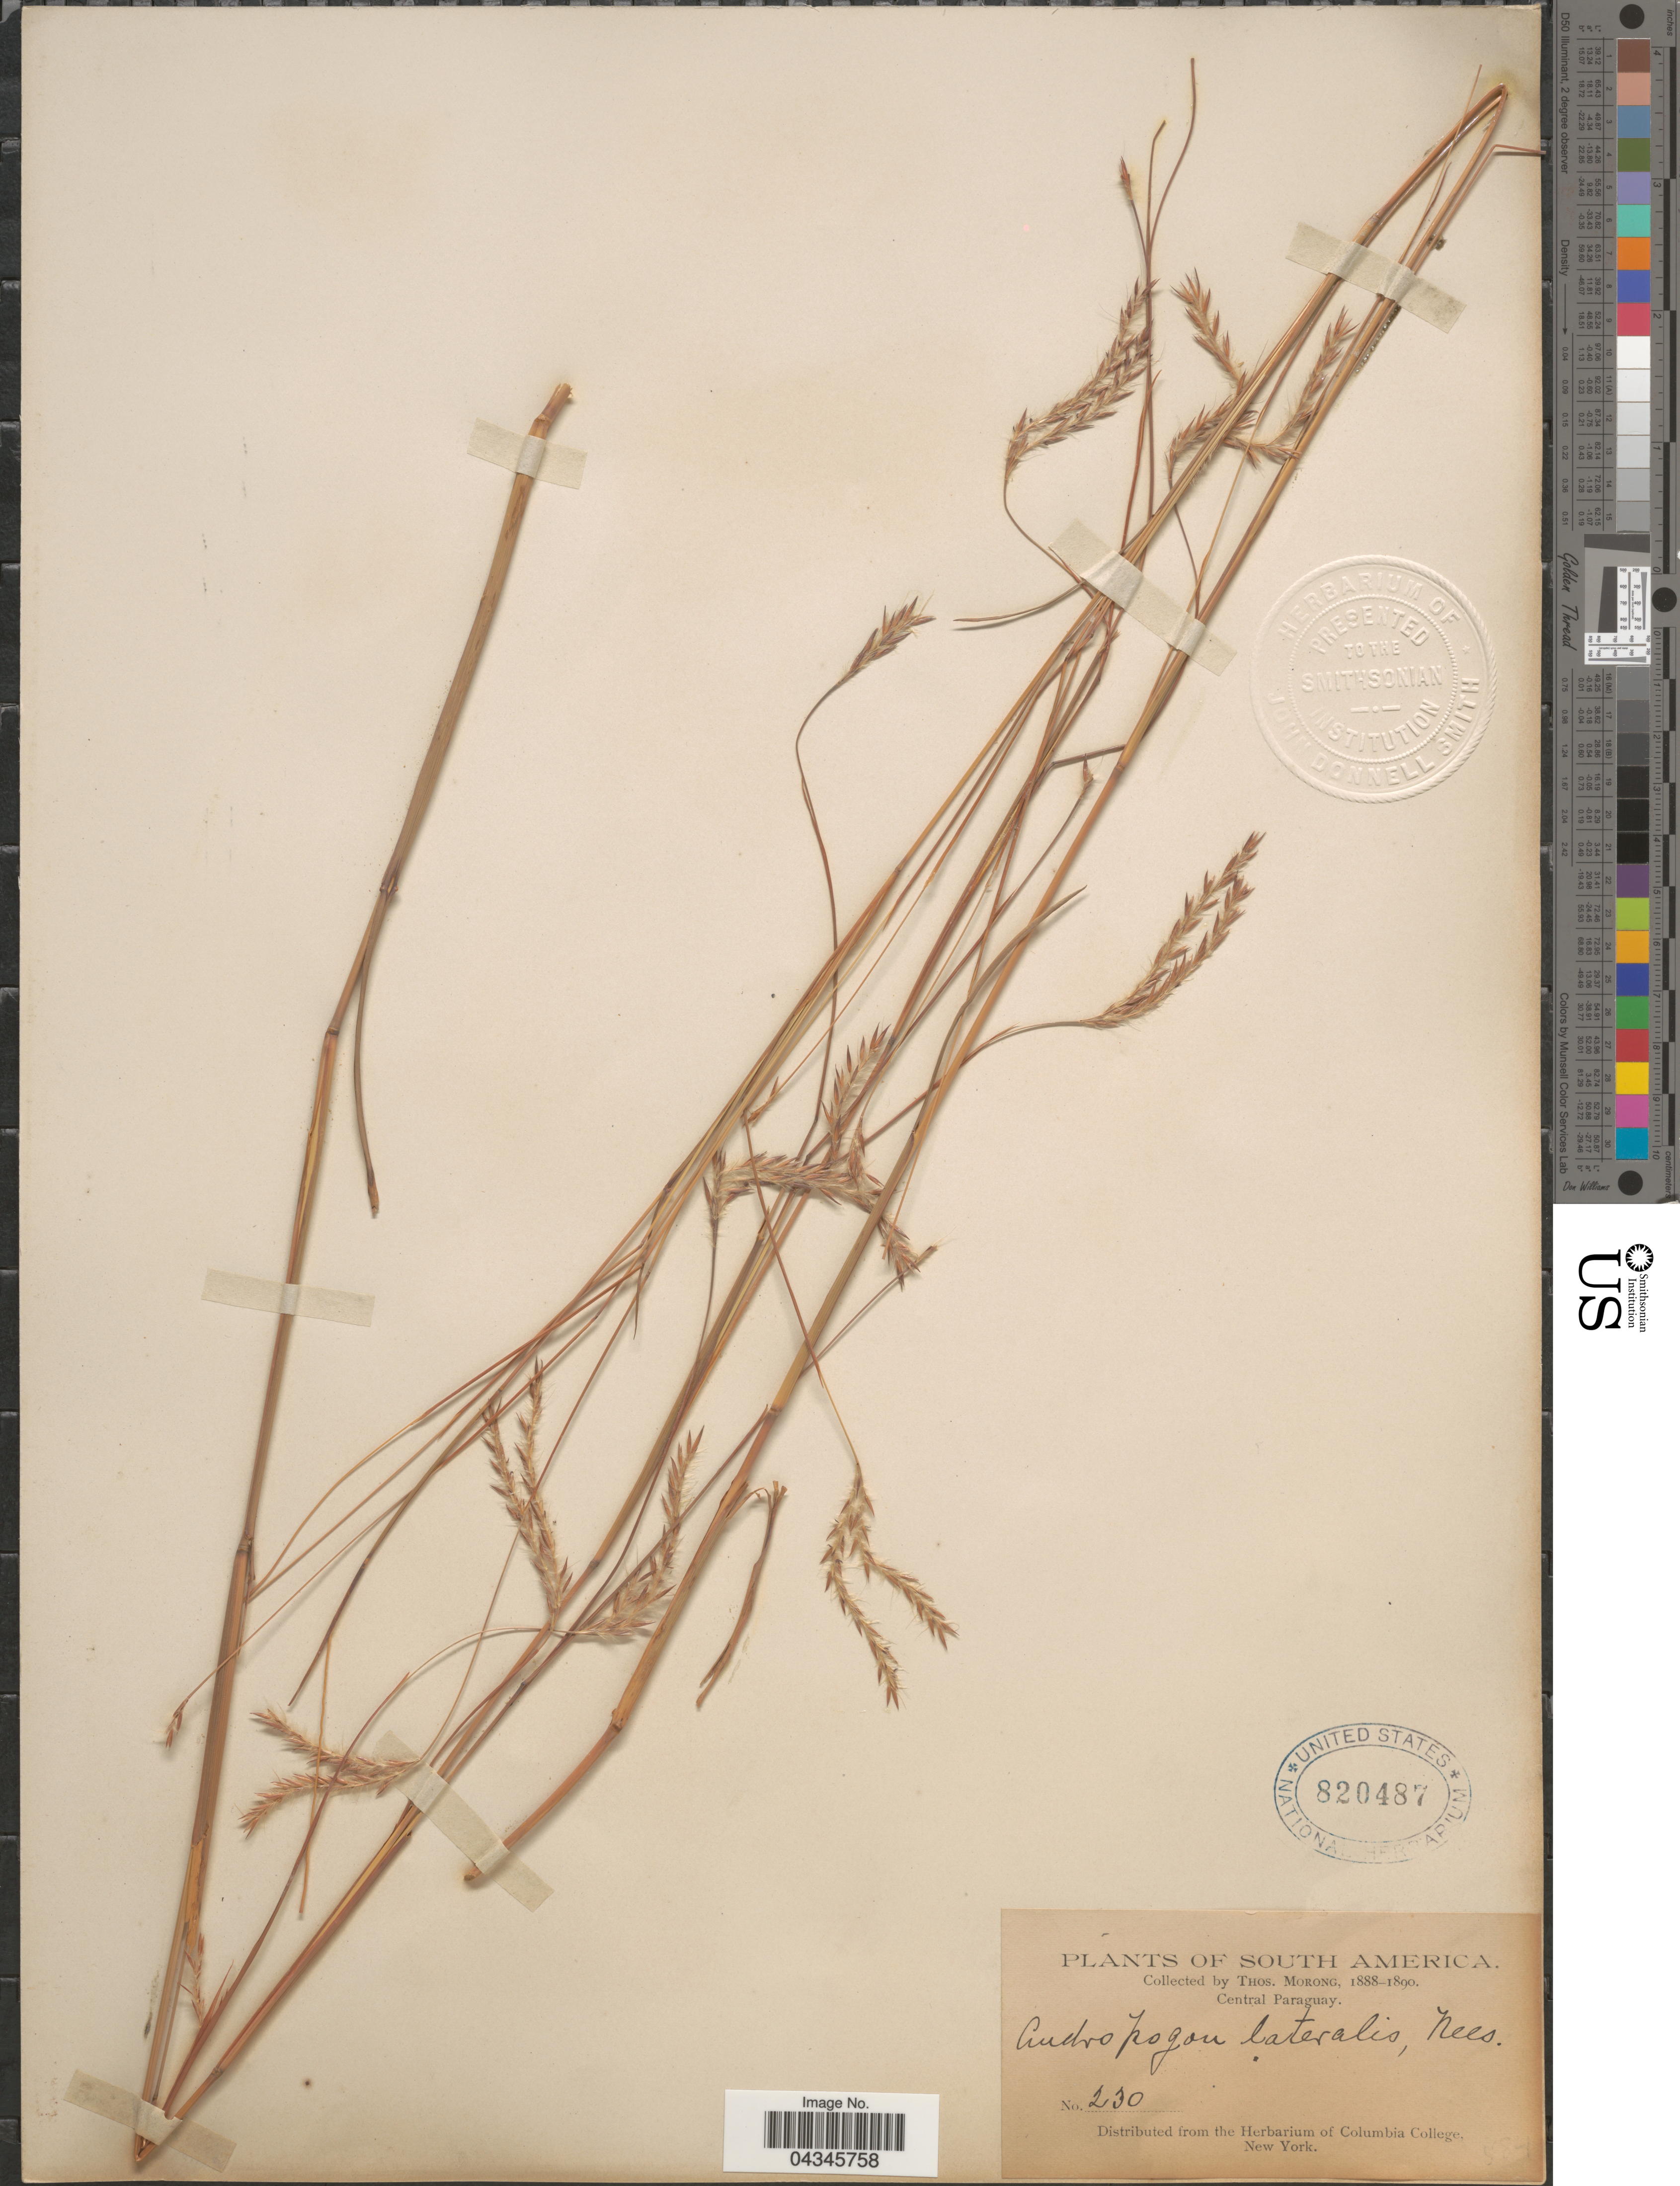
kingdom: Plantae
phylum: Tracheophyta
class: Liliopsida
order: Poales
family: Poaceae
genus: Andropogon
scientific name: Andropogon lateralis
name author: Nees in Mart.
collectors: ex herb. T. Morong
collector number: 230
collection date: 1888/1890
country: Paraguay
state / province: Central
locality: Central Paraguay.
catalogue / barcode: US 820487